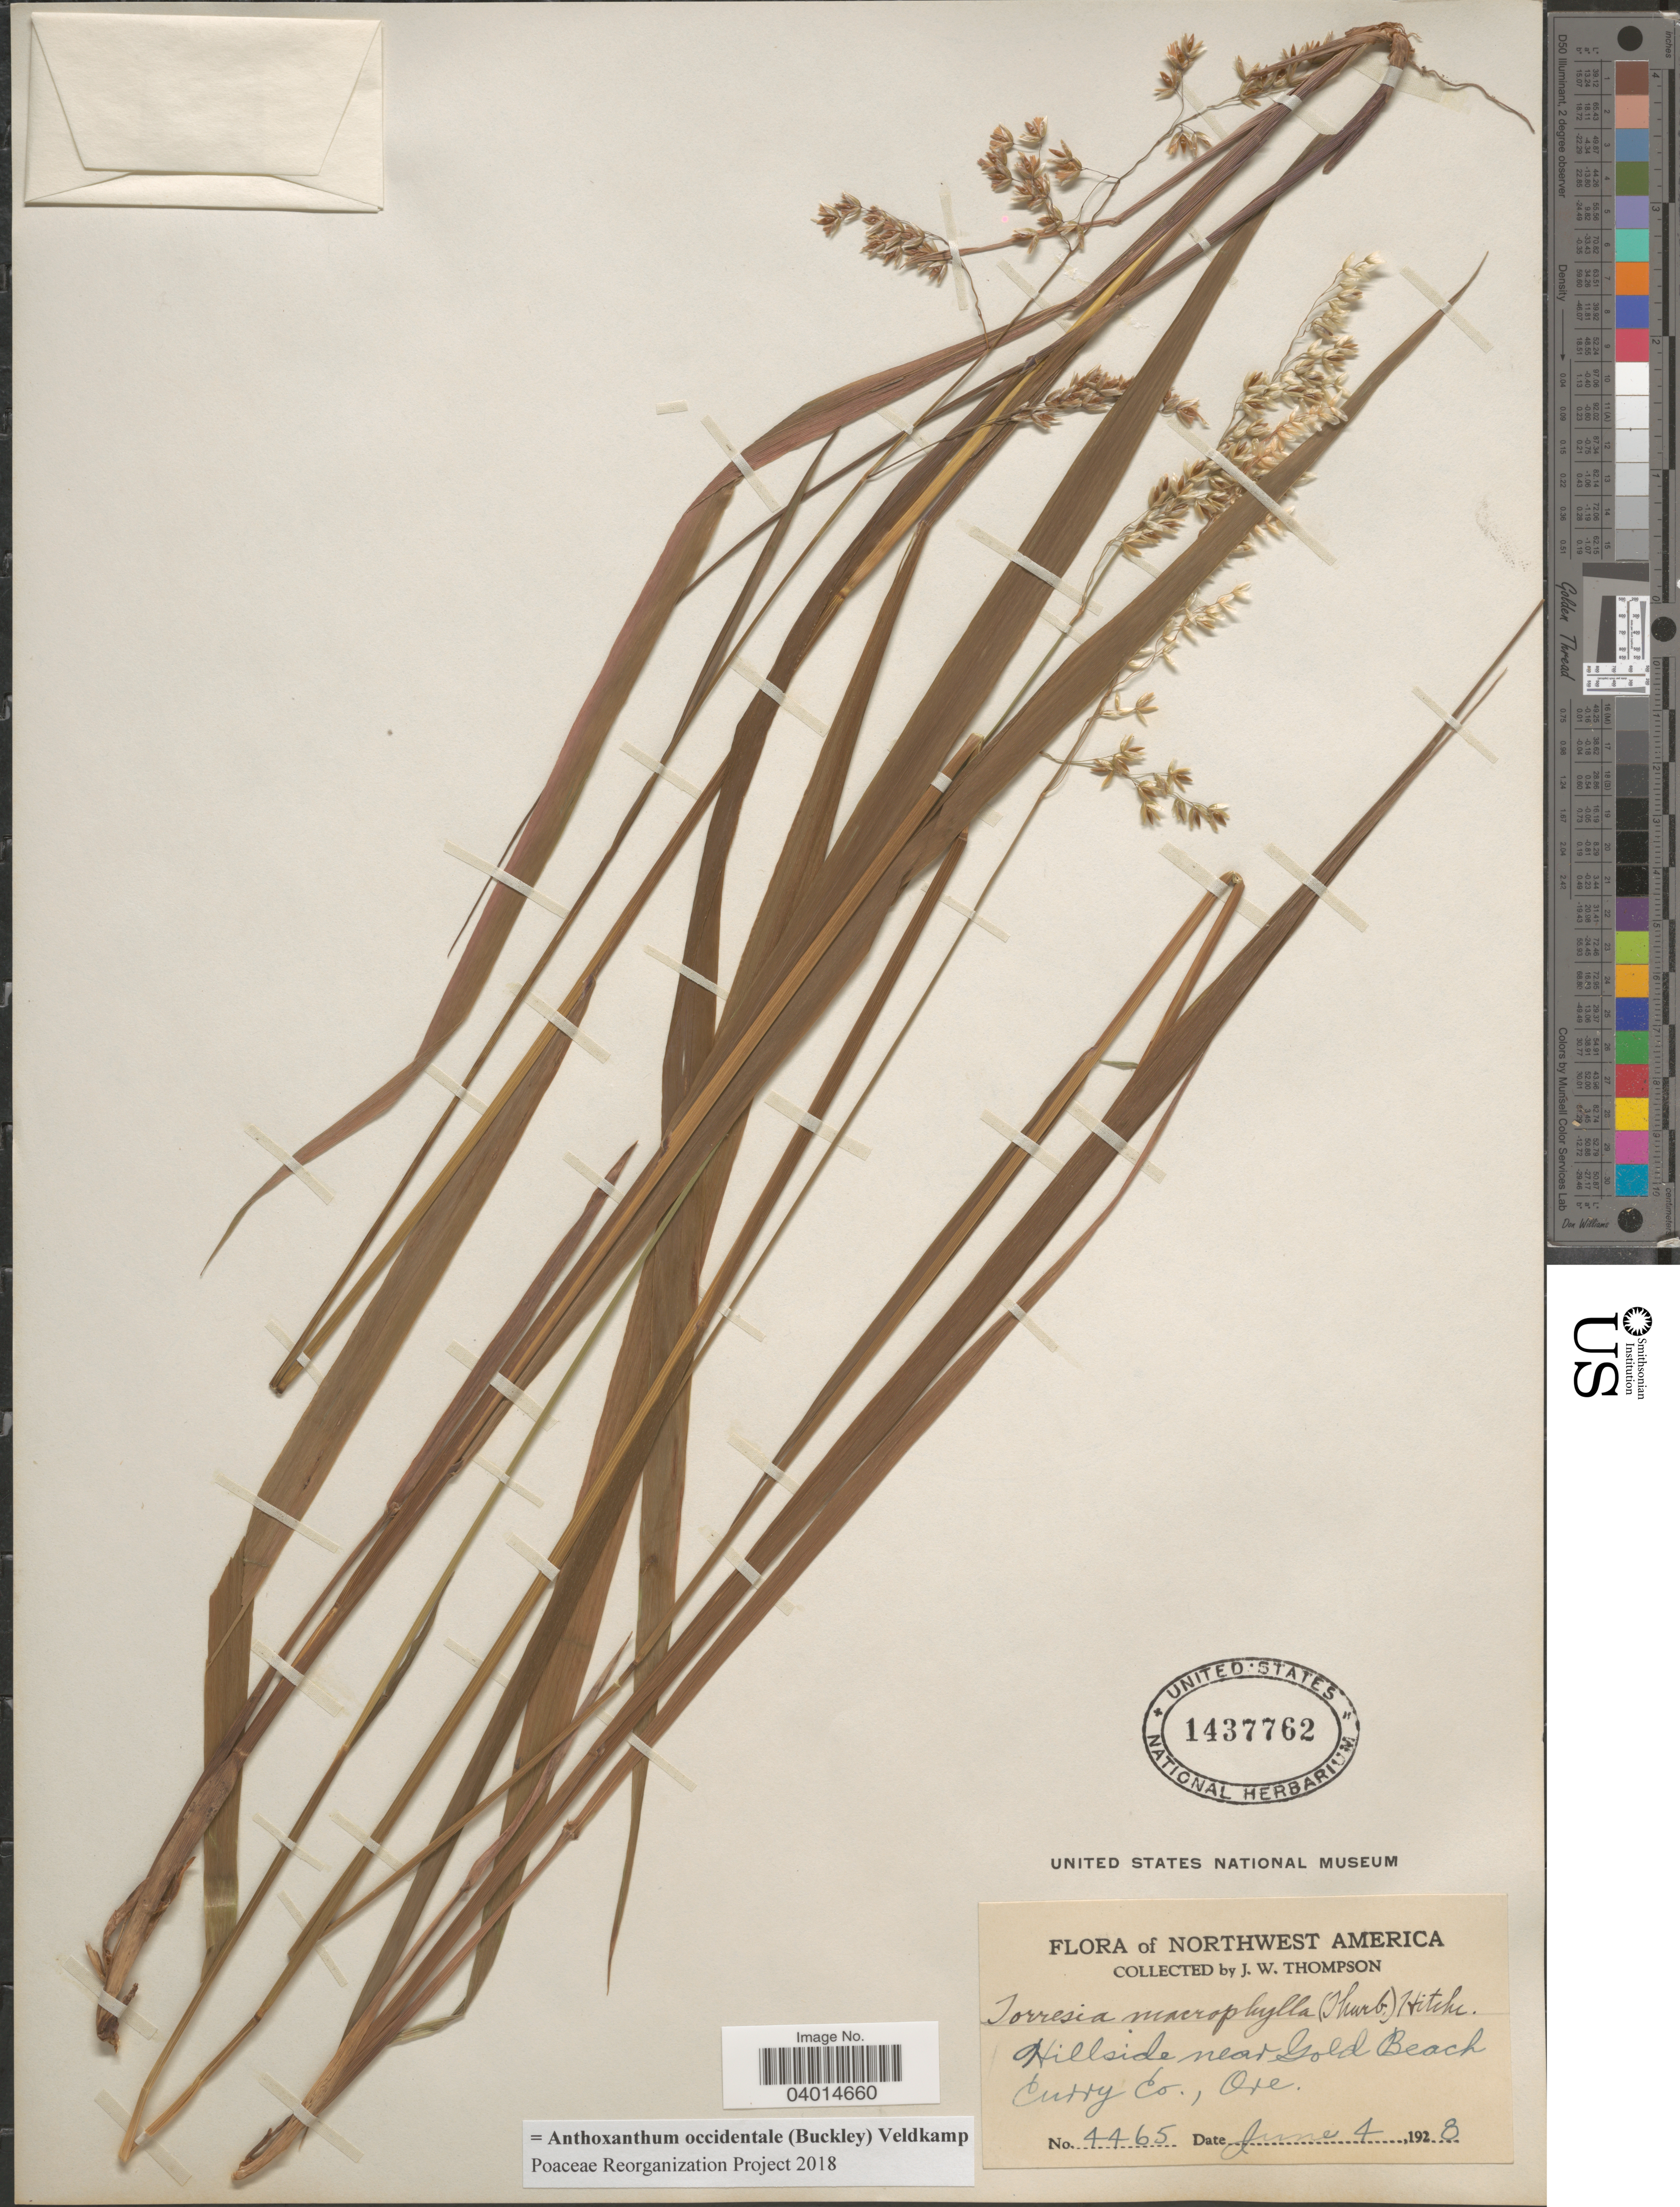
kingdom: Plantae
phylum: Tracheophyta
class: Liliopsida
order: Poales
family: Poaceae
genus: Anthoxanthum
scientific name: Anthoxanthum occidentale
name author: (Buckley) Veldkamp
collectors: J. Thompson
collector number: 4465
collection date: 1928-06-04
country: United States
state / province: Oregon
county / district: Curry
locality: Hillside near Gold Beach. Curry Co.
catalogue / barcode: US 1437762